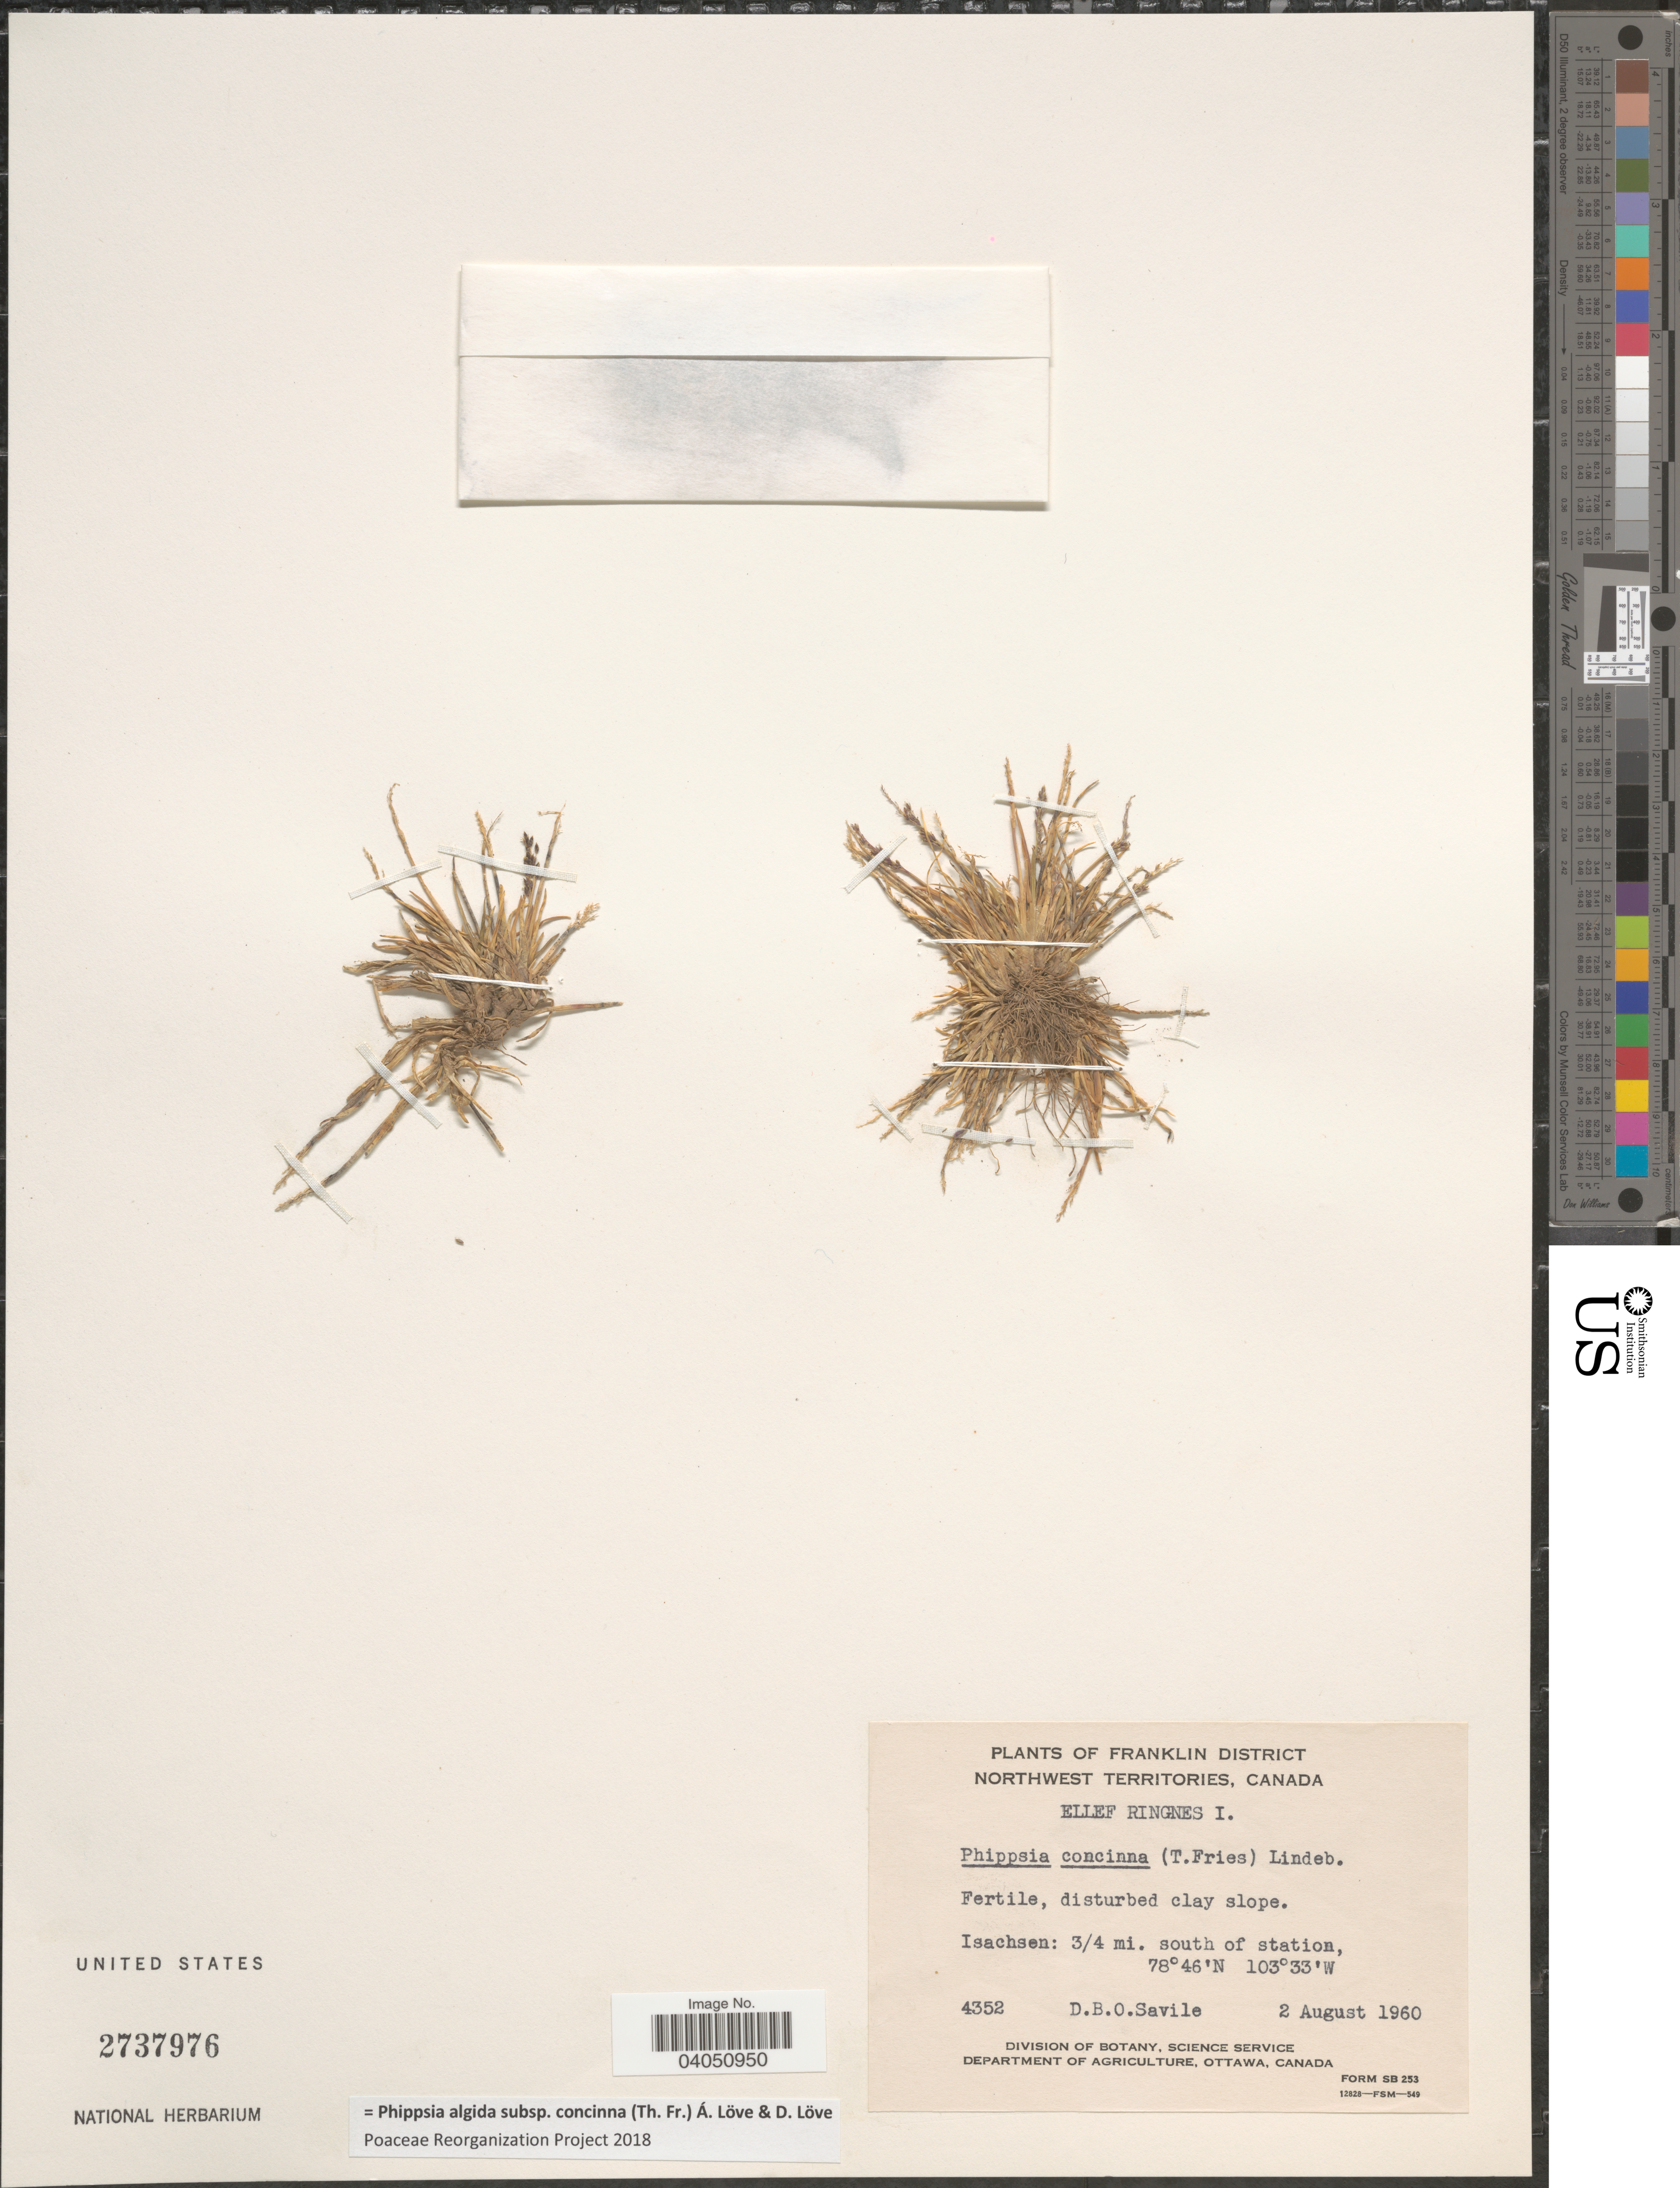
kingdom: Plantae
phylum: Tracheophyta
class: Liliopsida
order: Poales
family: Poaceae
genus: Phippsia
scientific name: Phippsia algida subsp. concinna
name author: (Th. Fr.) Á. Löve & D. Löve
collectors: D. Savile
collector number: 4352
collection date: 1960-08-02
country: Canada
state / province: Northwest Territories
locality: Franklin District. Ellef Ringnes I. [unsure placement] Isachsen: 3/4 mi. south of station.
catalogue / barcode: US 2737976